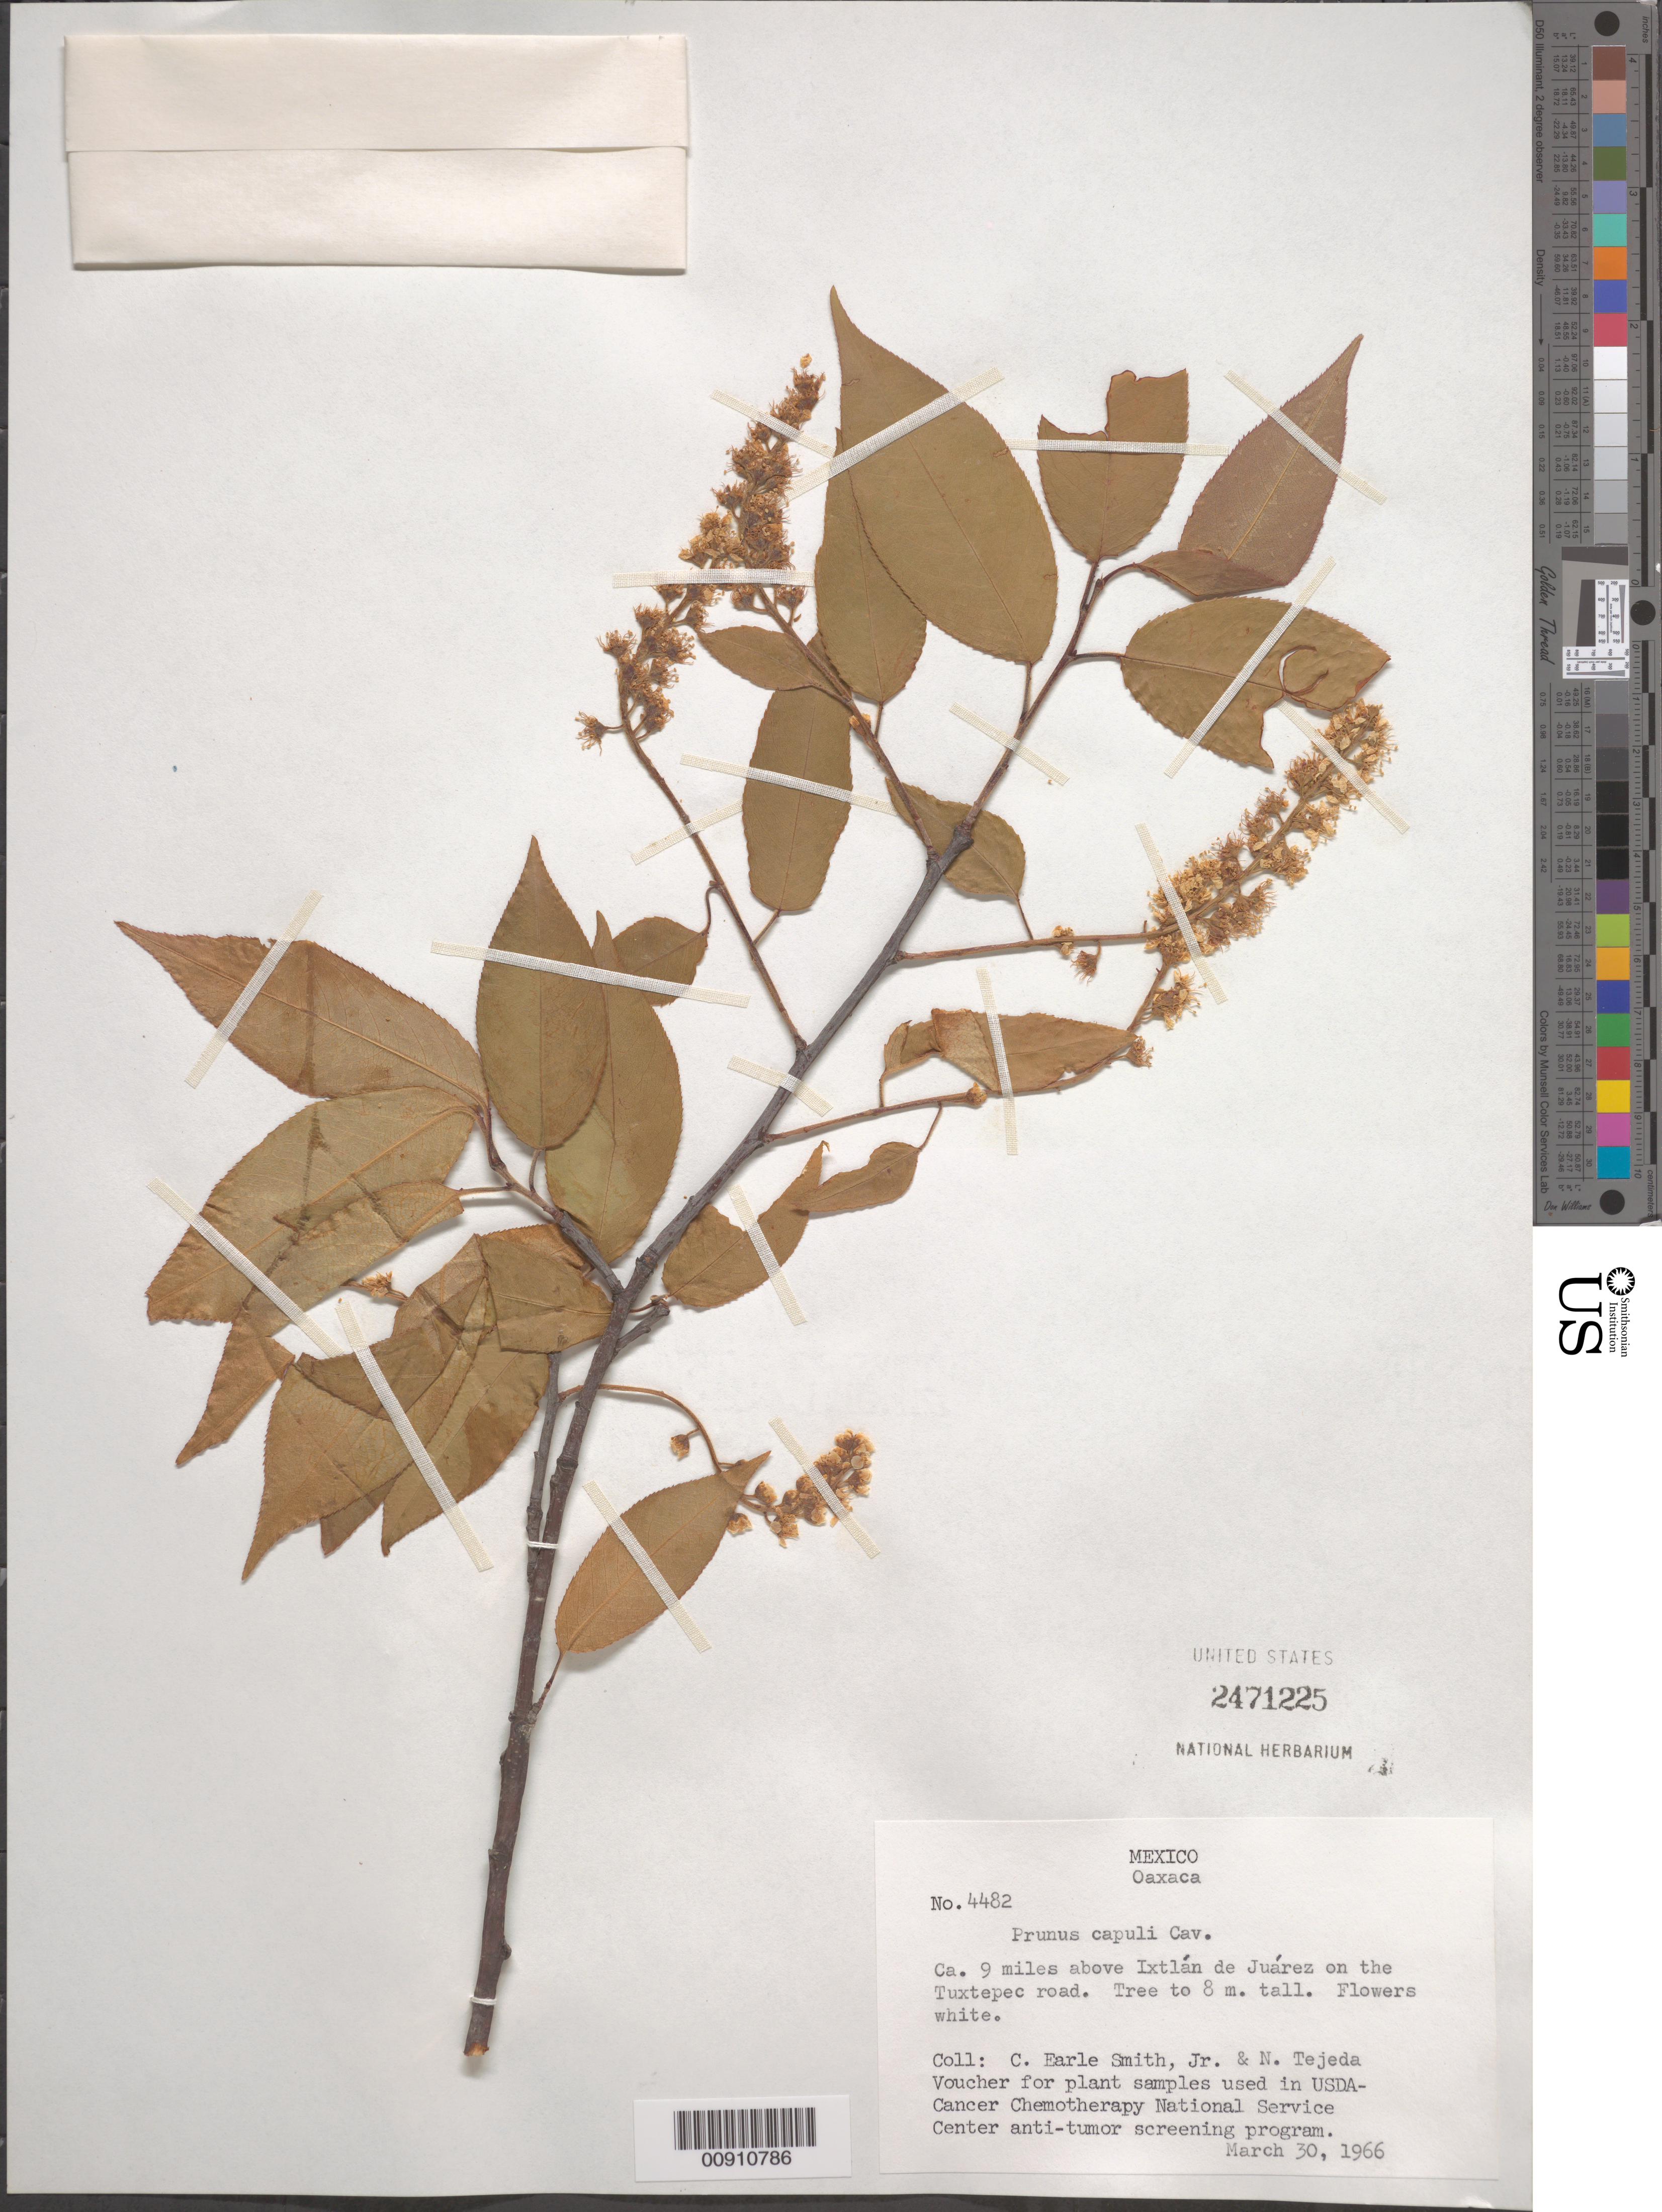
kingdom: Plantae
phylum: Tracheophyta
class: Magnoliopsida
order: Rosales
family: Rosaceae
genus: Prunus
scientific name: Prunus serotina var. salicifolia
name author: (Kunth) Koehne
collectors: C. E. Smith Jr. & N. Tejeda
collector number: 4482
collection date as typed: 30 Mar 1966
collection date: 1966-03-30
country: Mexico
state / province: Oaxaca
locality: Ca. 9 miles above Ixtlán de Juárez on the Tuxtepec road.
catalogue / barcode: US 2471225